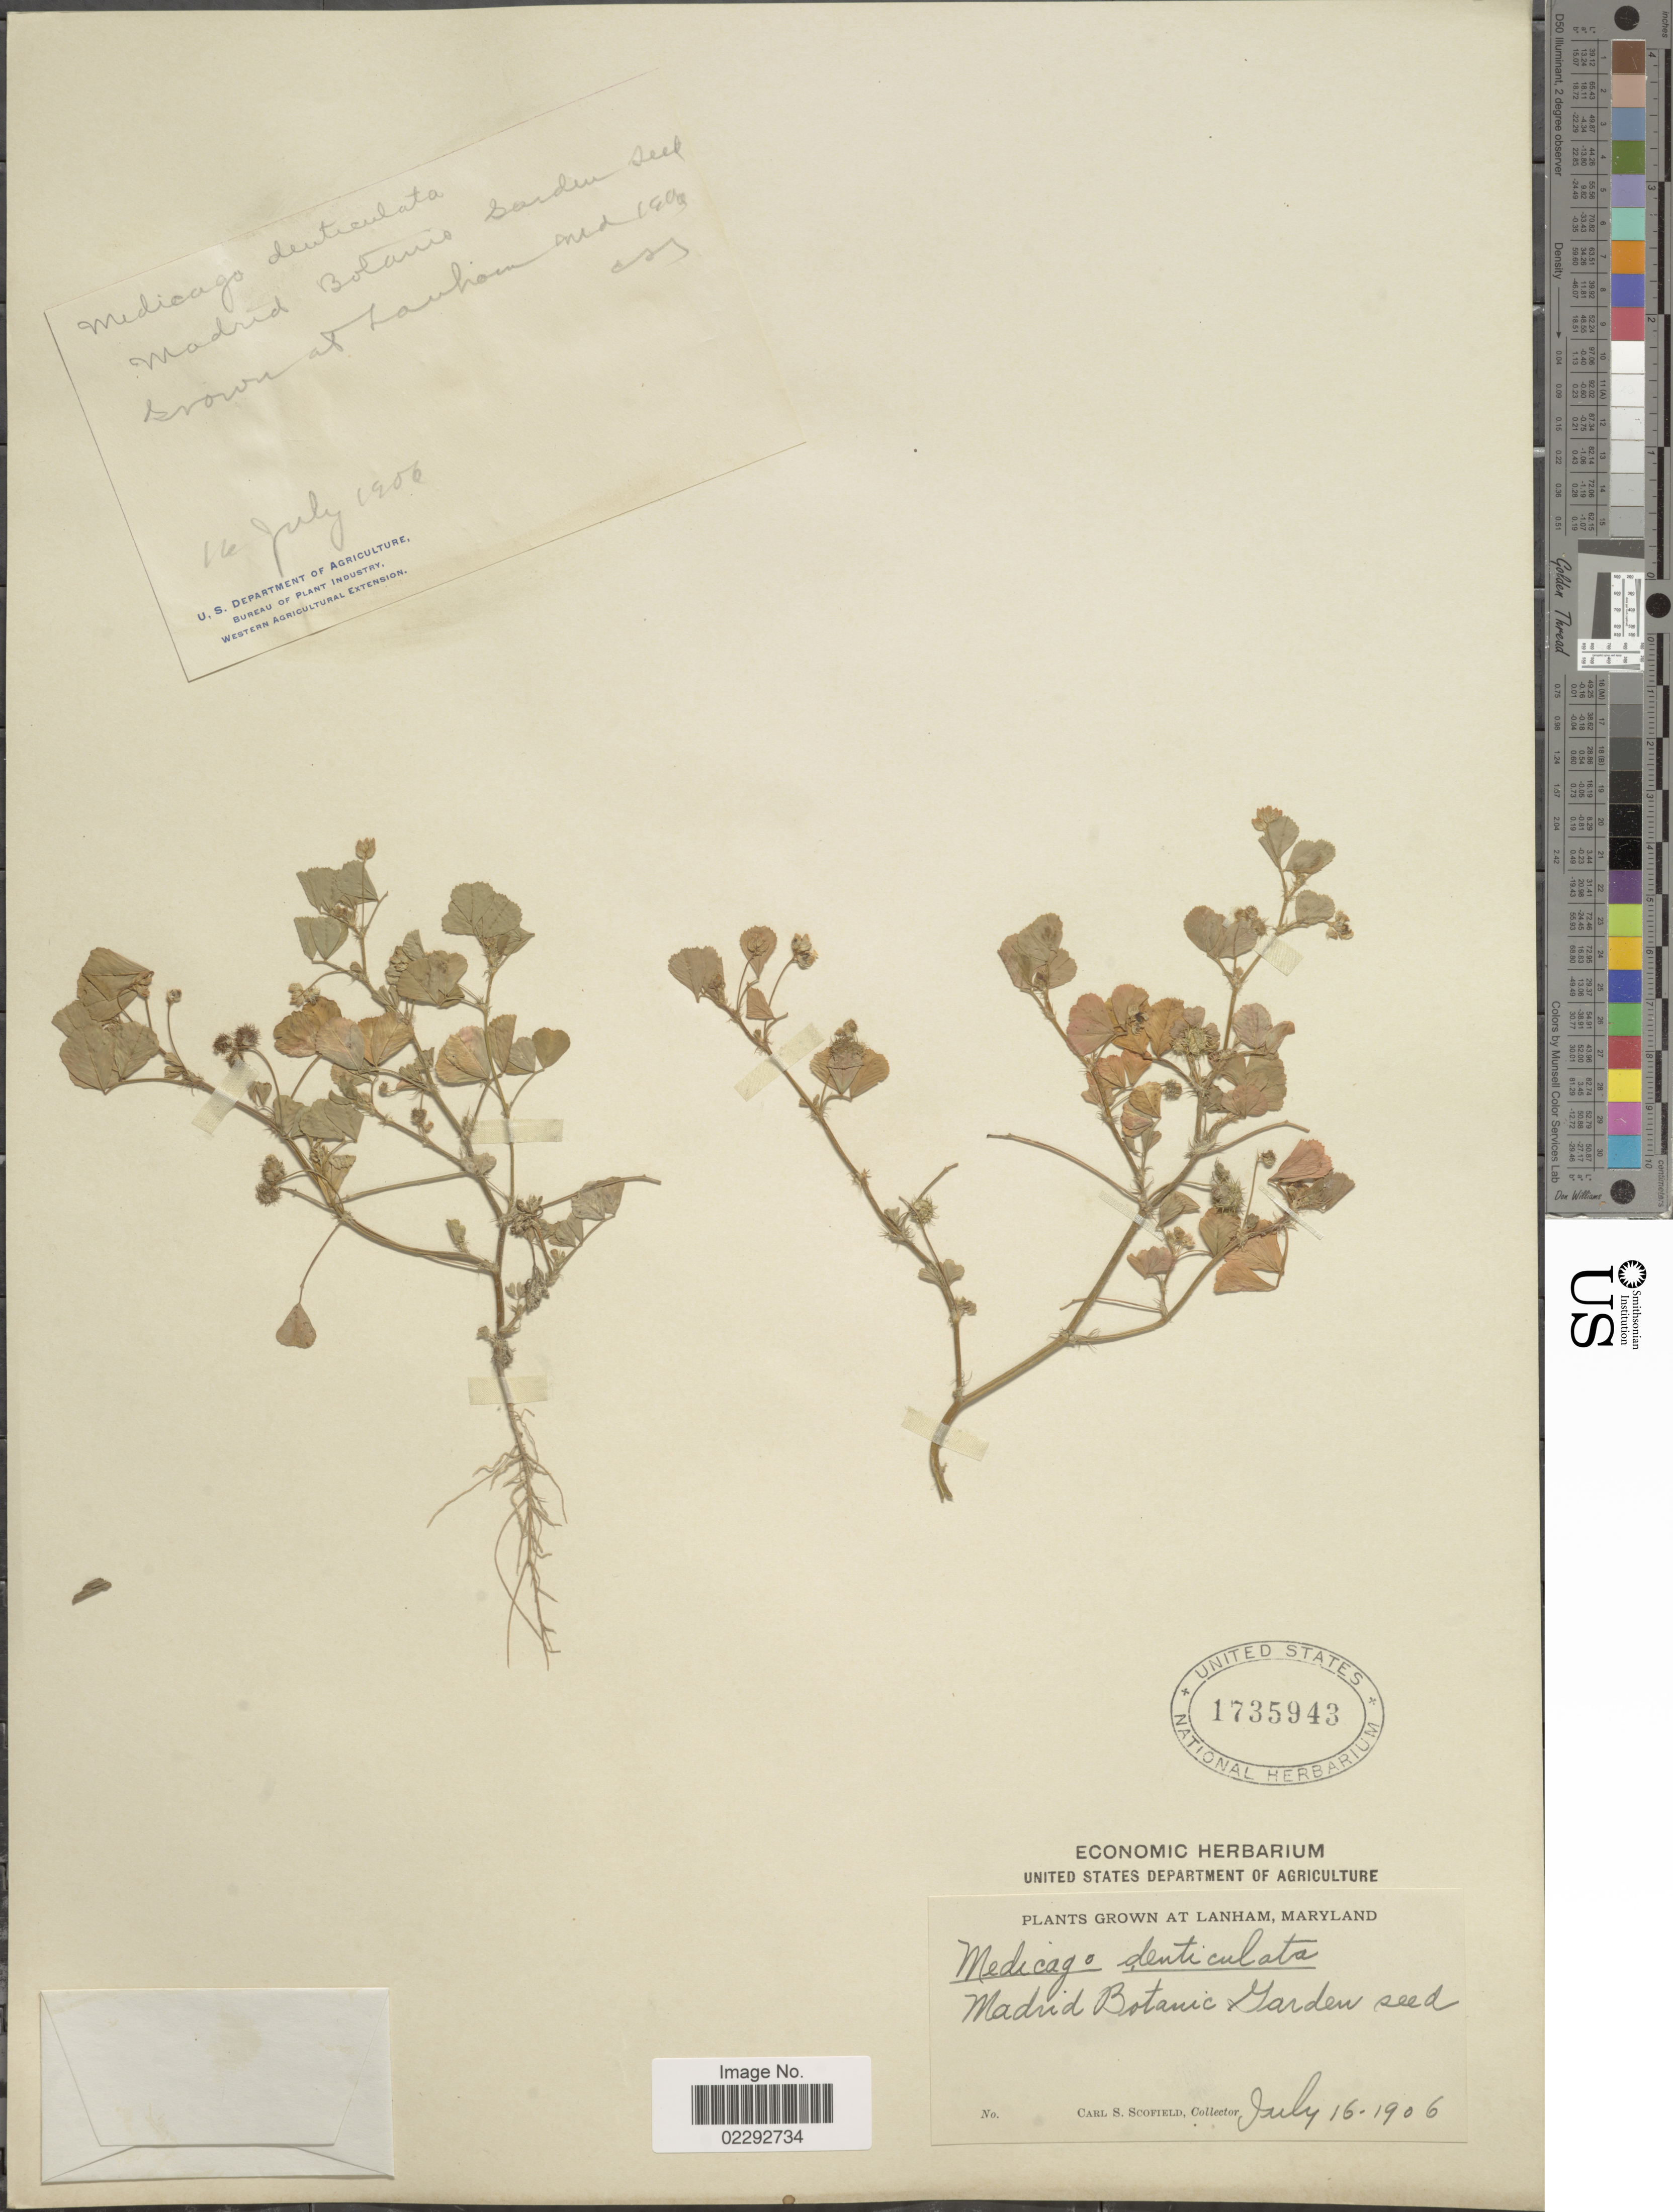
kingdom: Plantae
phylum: Tracheophyta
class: Magnoliopsida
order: Fabales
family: Fabaceae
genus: Medicago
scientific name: Medicago hispida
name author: Gaertn.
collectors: C. Scofield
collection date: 1906-07-16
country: United States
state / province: Maryland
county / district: Prince George's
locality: Lanham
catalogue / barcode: US 1735943